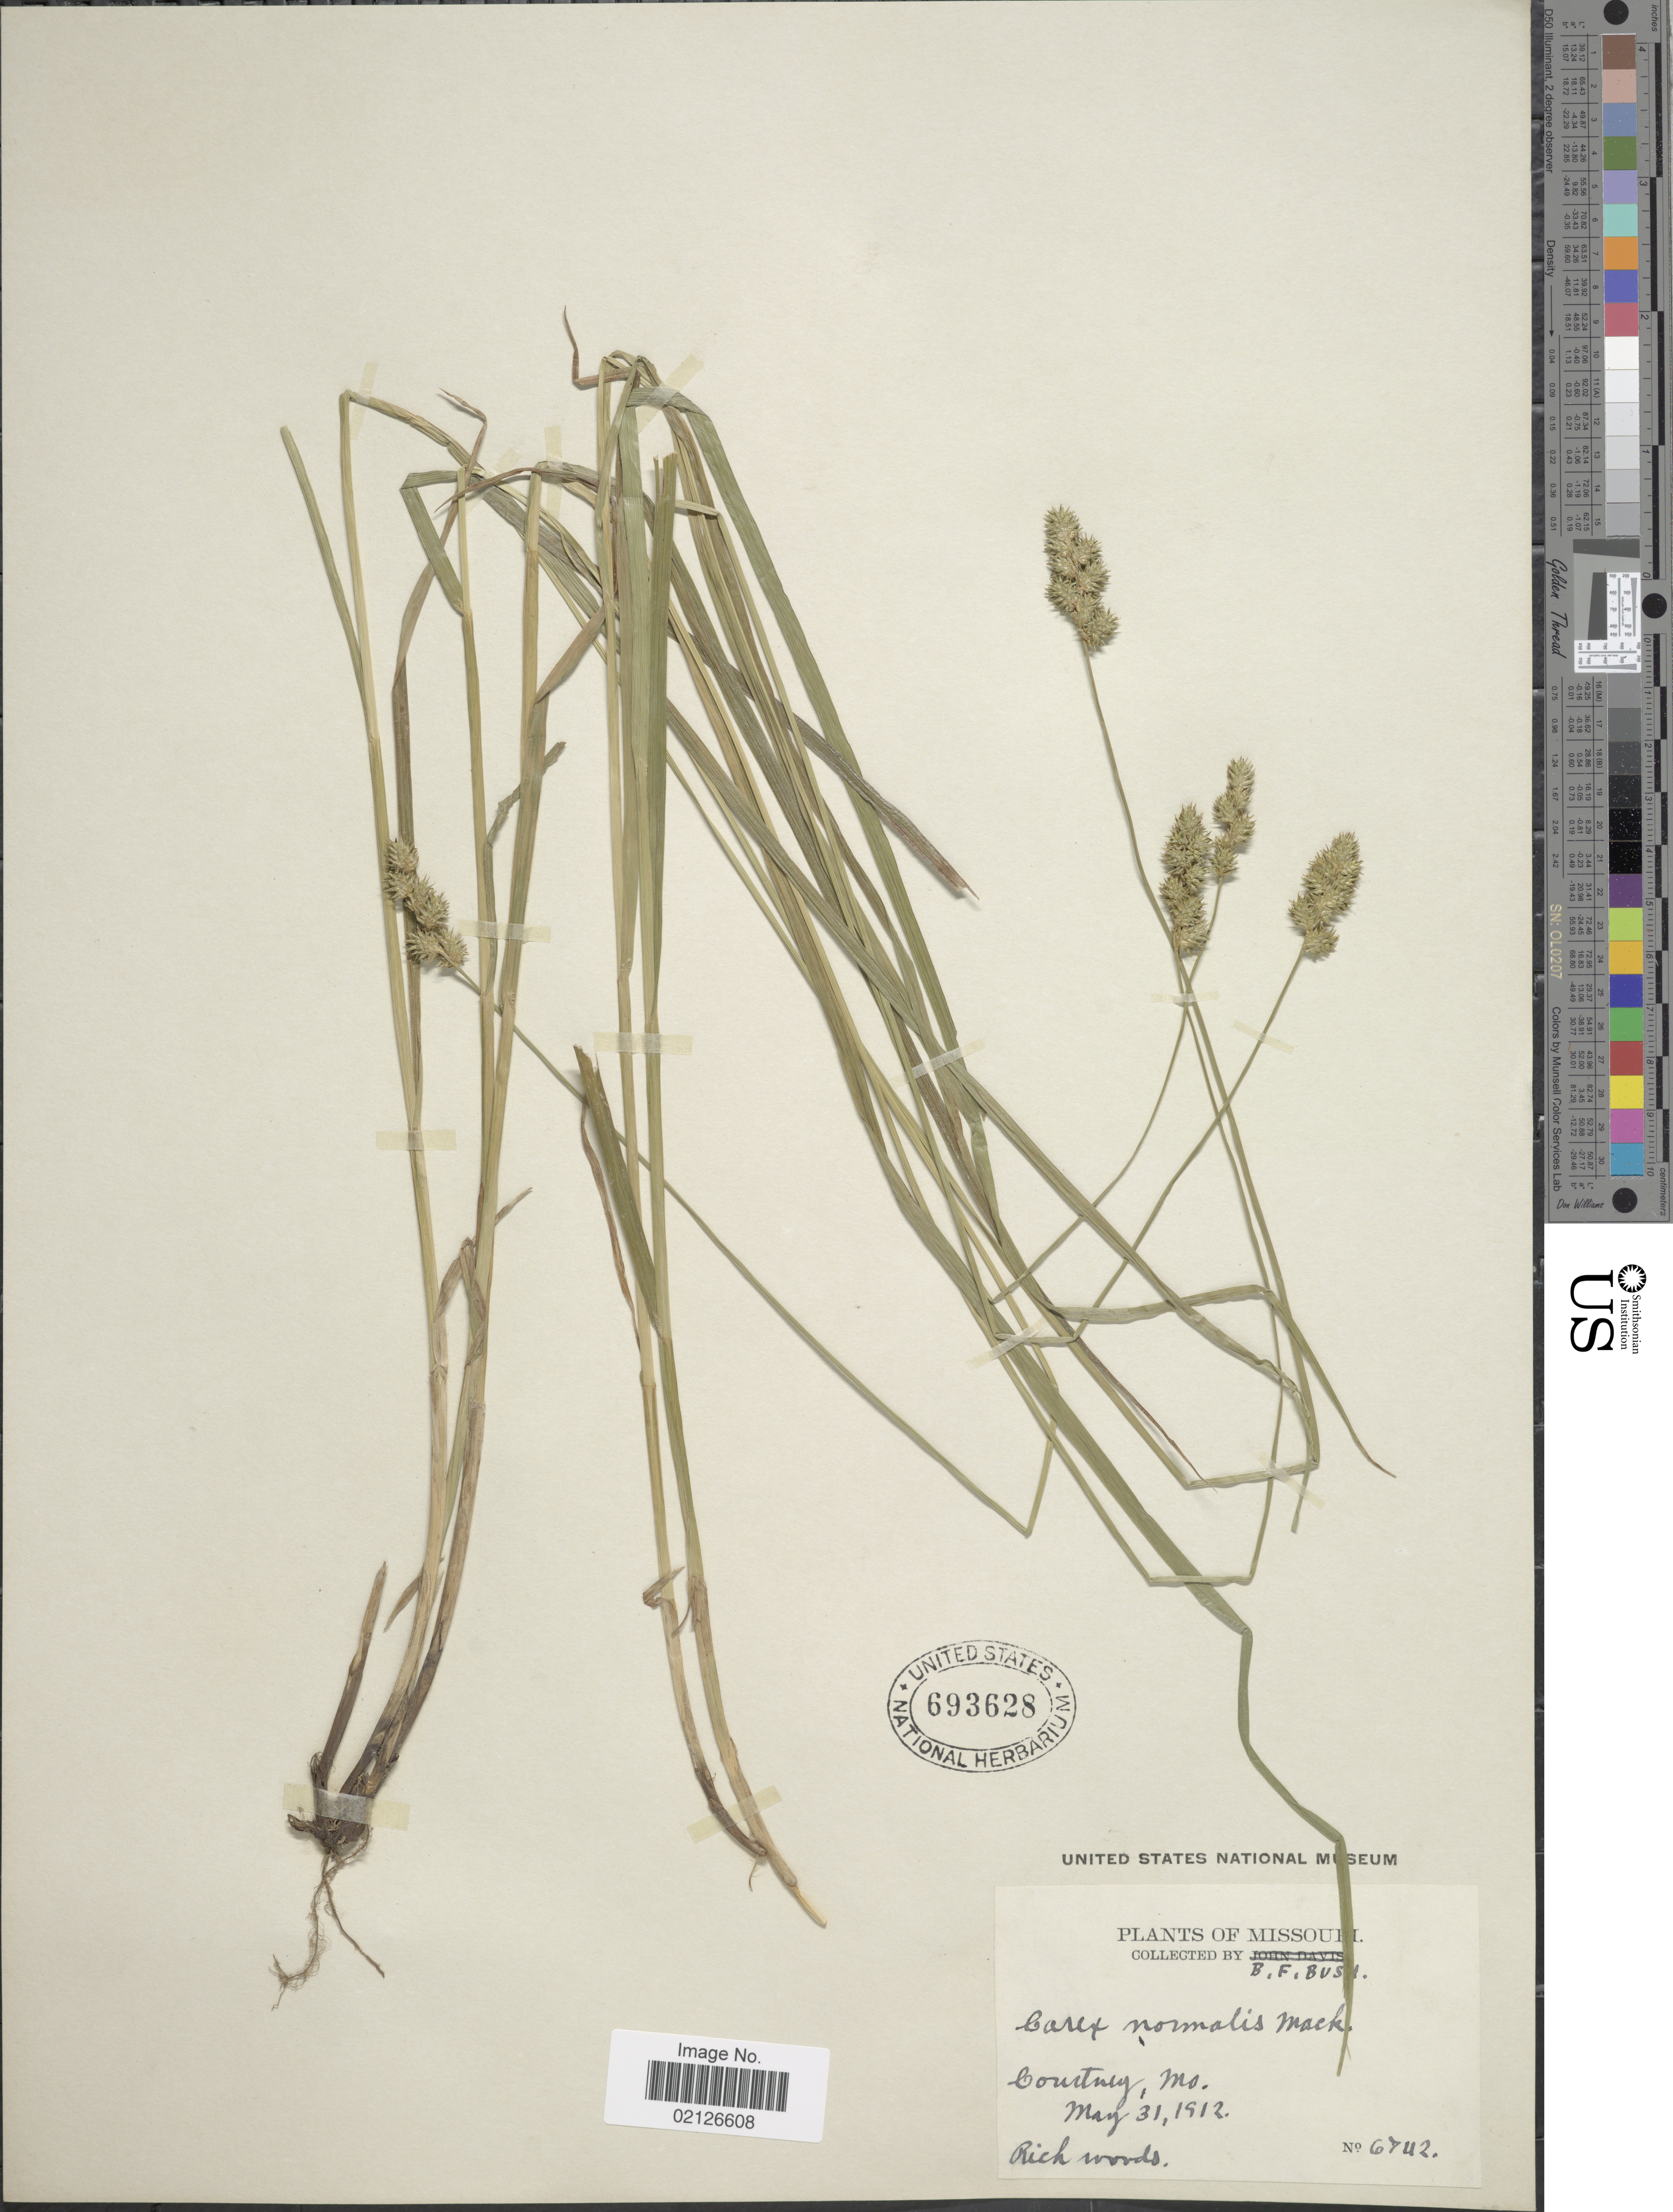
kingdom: Plantae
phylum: Tracheophyta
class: Liliopsida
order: Poales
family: Cyperaceae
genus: Carex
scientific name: Carex normalis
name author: Mack.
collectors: B. F. Bush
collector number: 6742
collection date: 1912-05-31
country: United States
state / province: Missouri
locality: Courtney, rich woods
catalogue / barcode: US 693628